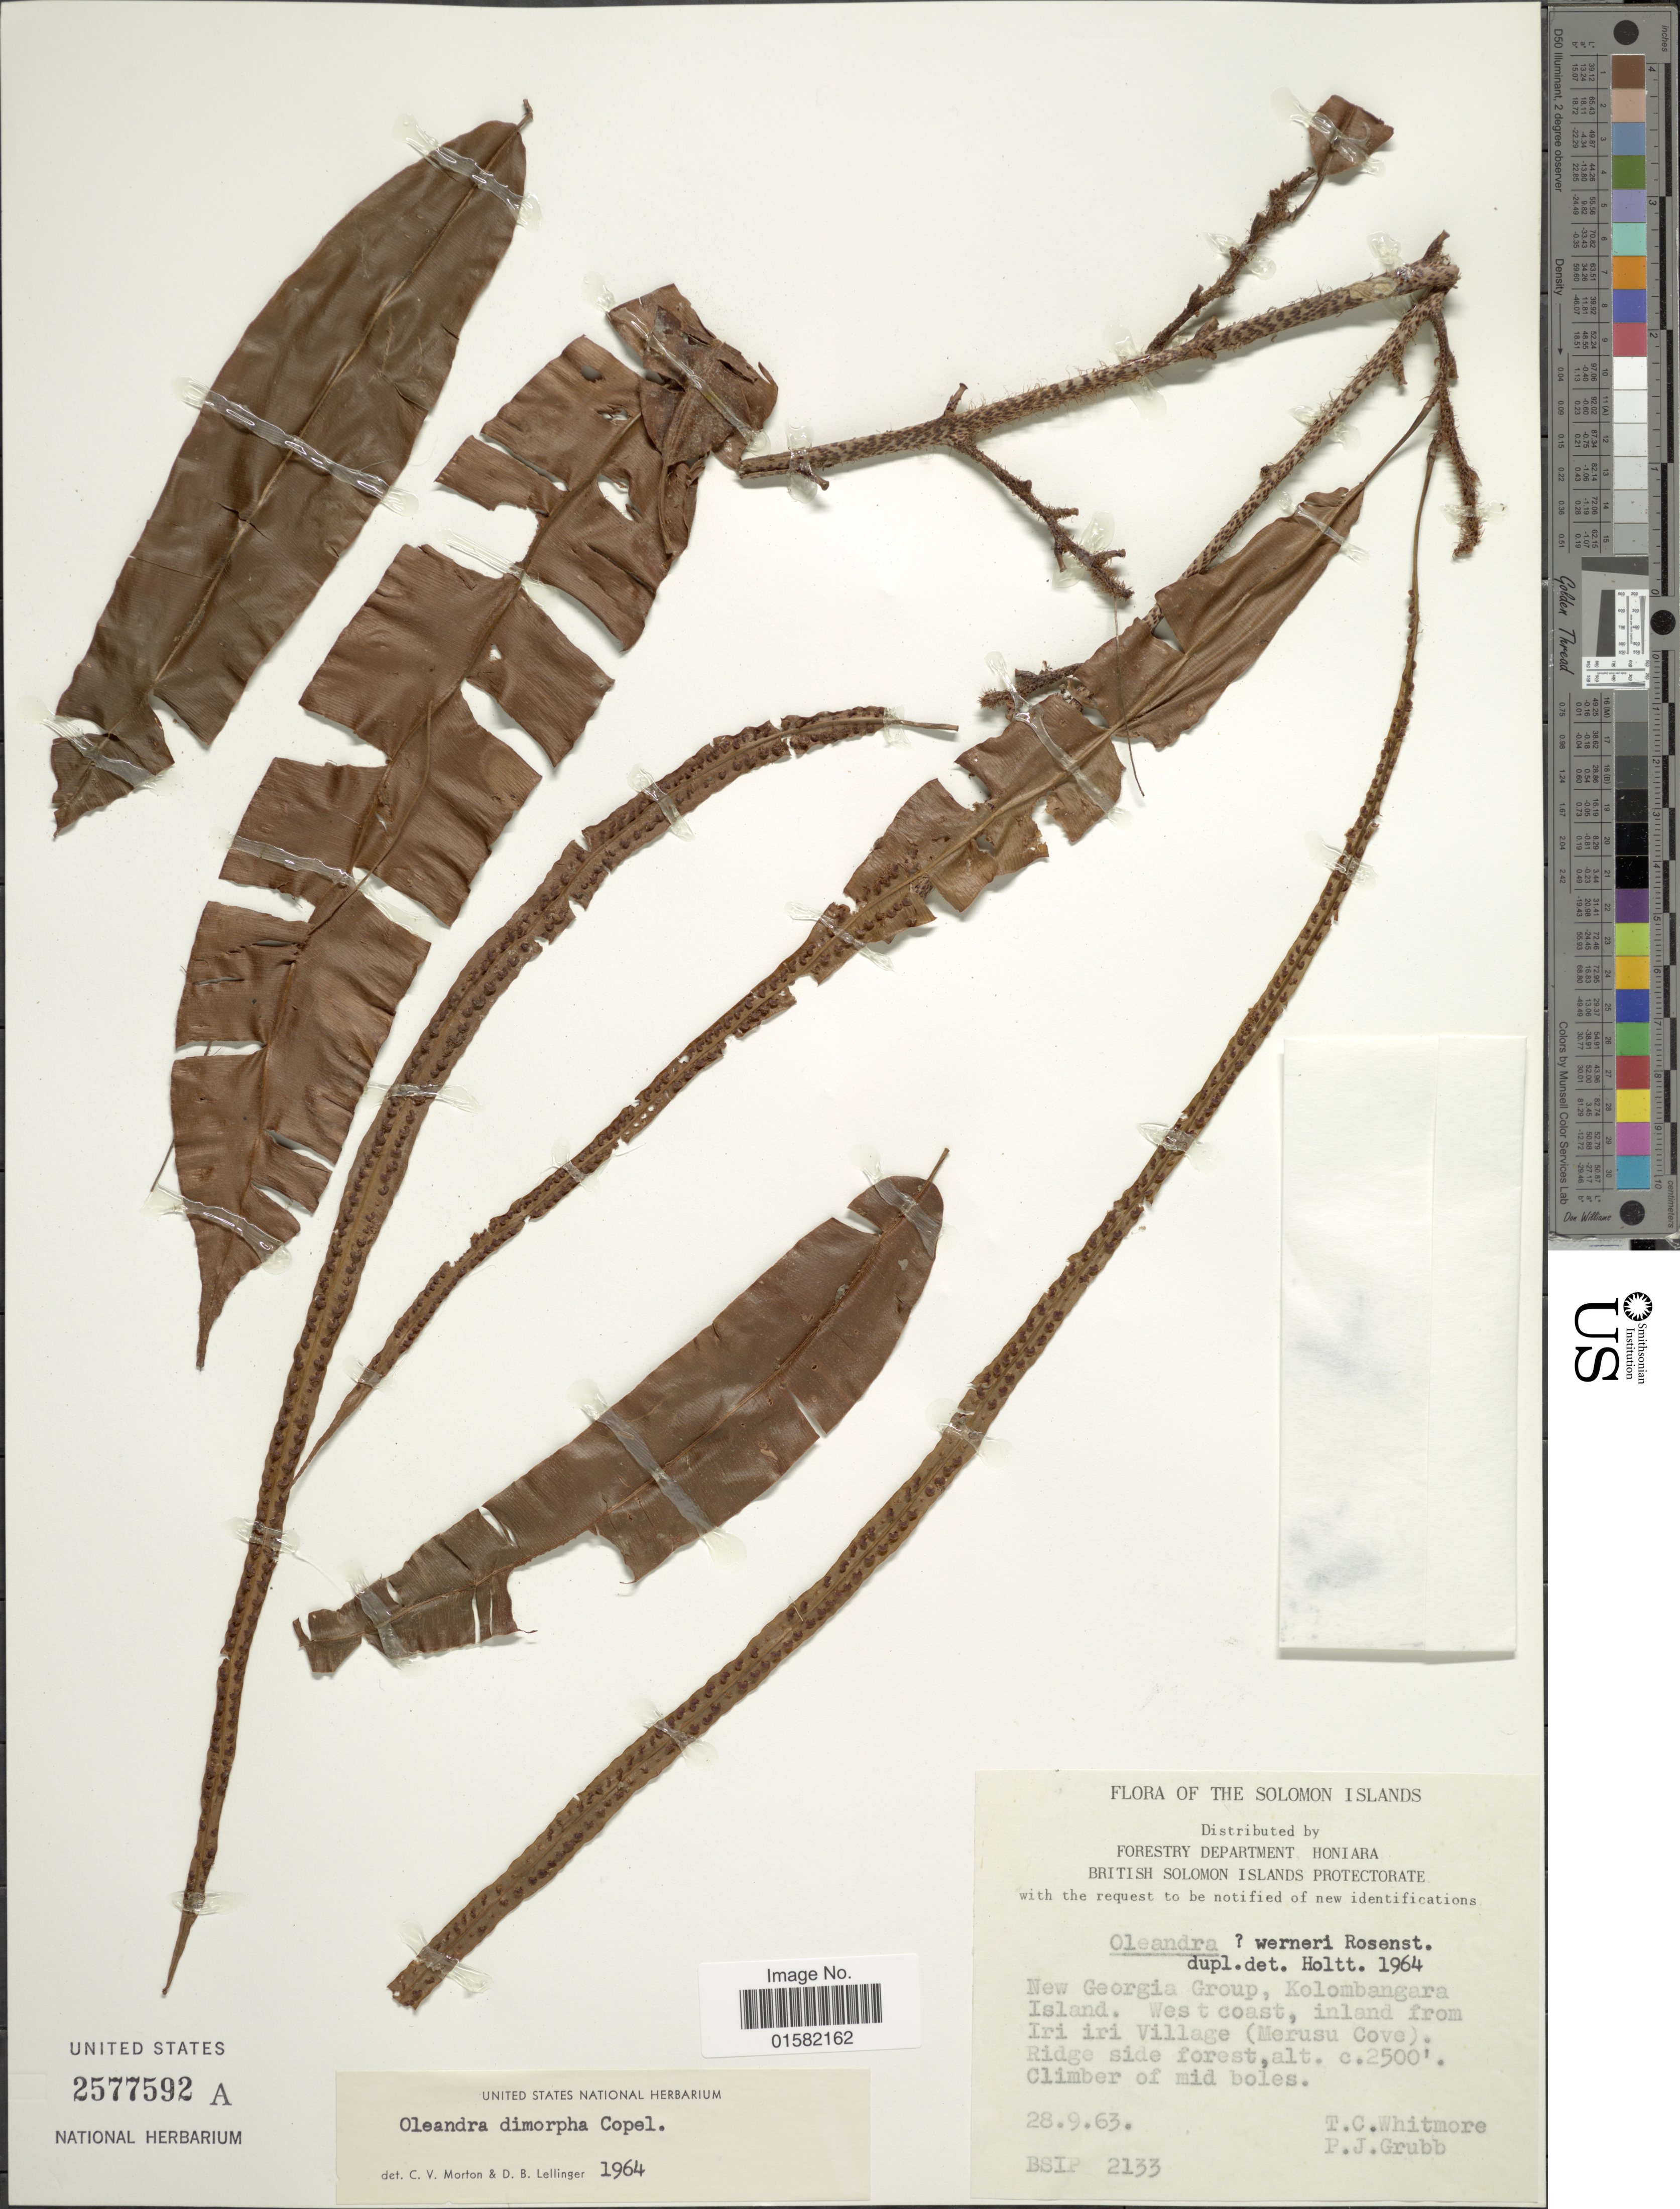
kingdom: Plantae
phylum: Tracheophyta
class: Polypodiopsida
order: Polypodiales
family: Oleandraceae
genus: Oleandra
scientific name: Oleandra werneri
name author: Rosenst.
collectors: T. C. Whitmore & P. J. Grubb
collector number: BSIP 2133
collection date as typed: Transcribed d/m/y: 29/9/63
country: Solomon Islands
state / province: Solomon Islands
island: Kolombangara [Nduke]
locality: The Solomon Islands, New Georgia Group, Kolombangara island. West Coast, inland from Iri Iri Village (Merusu Grove).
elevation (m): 762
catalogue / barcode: US 2577592A